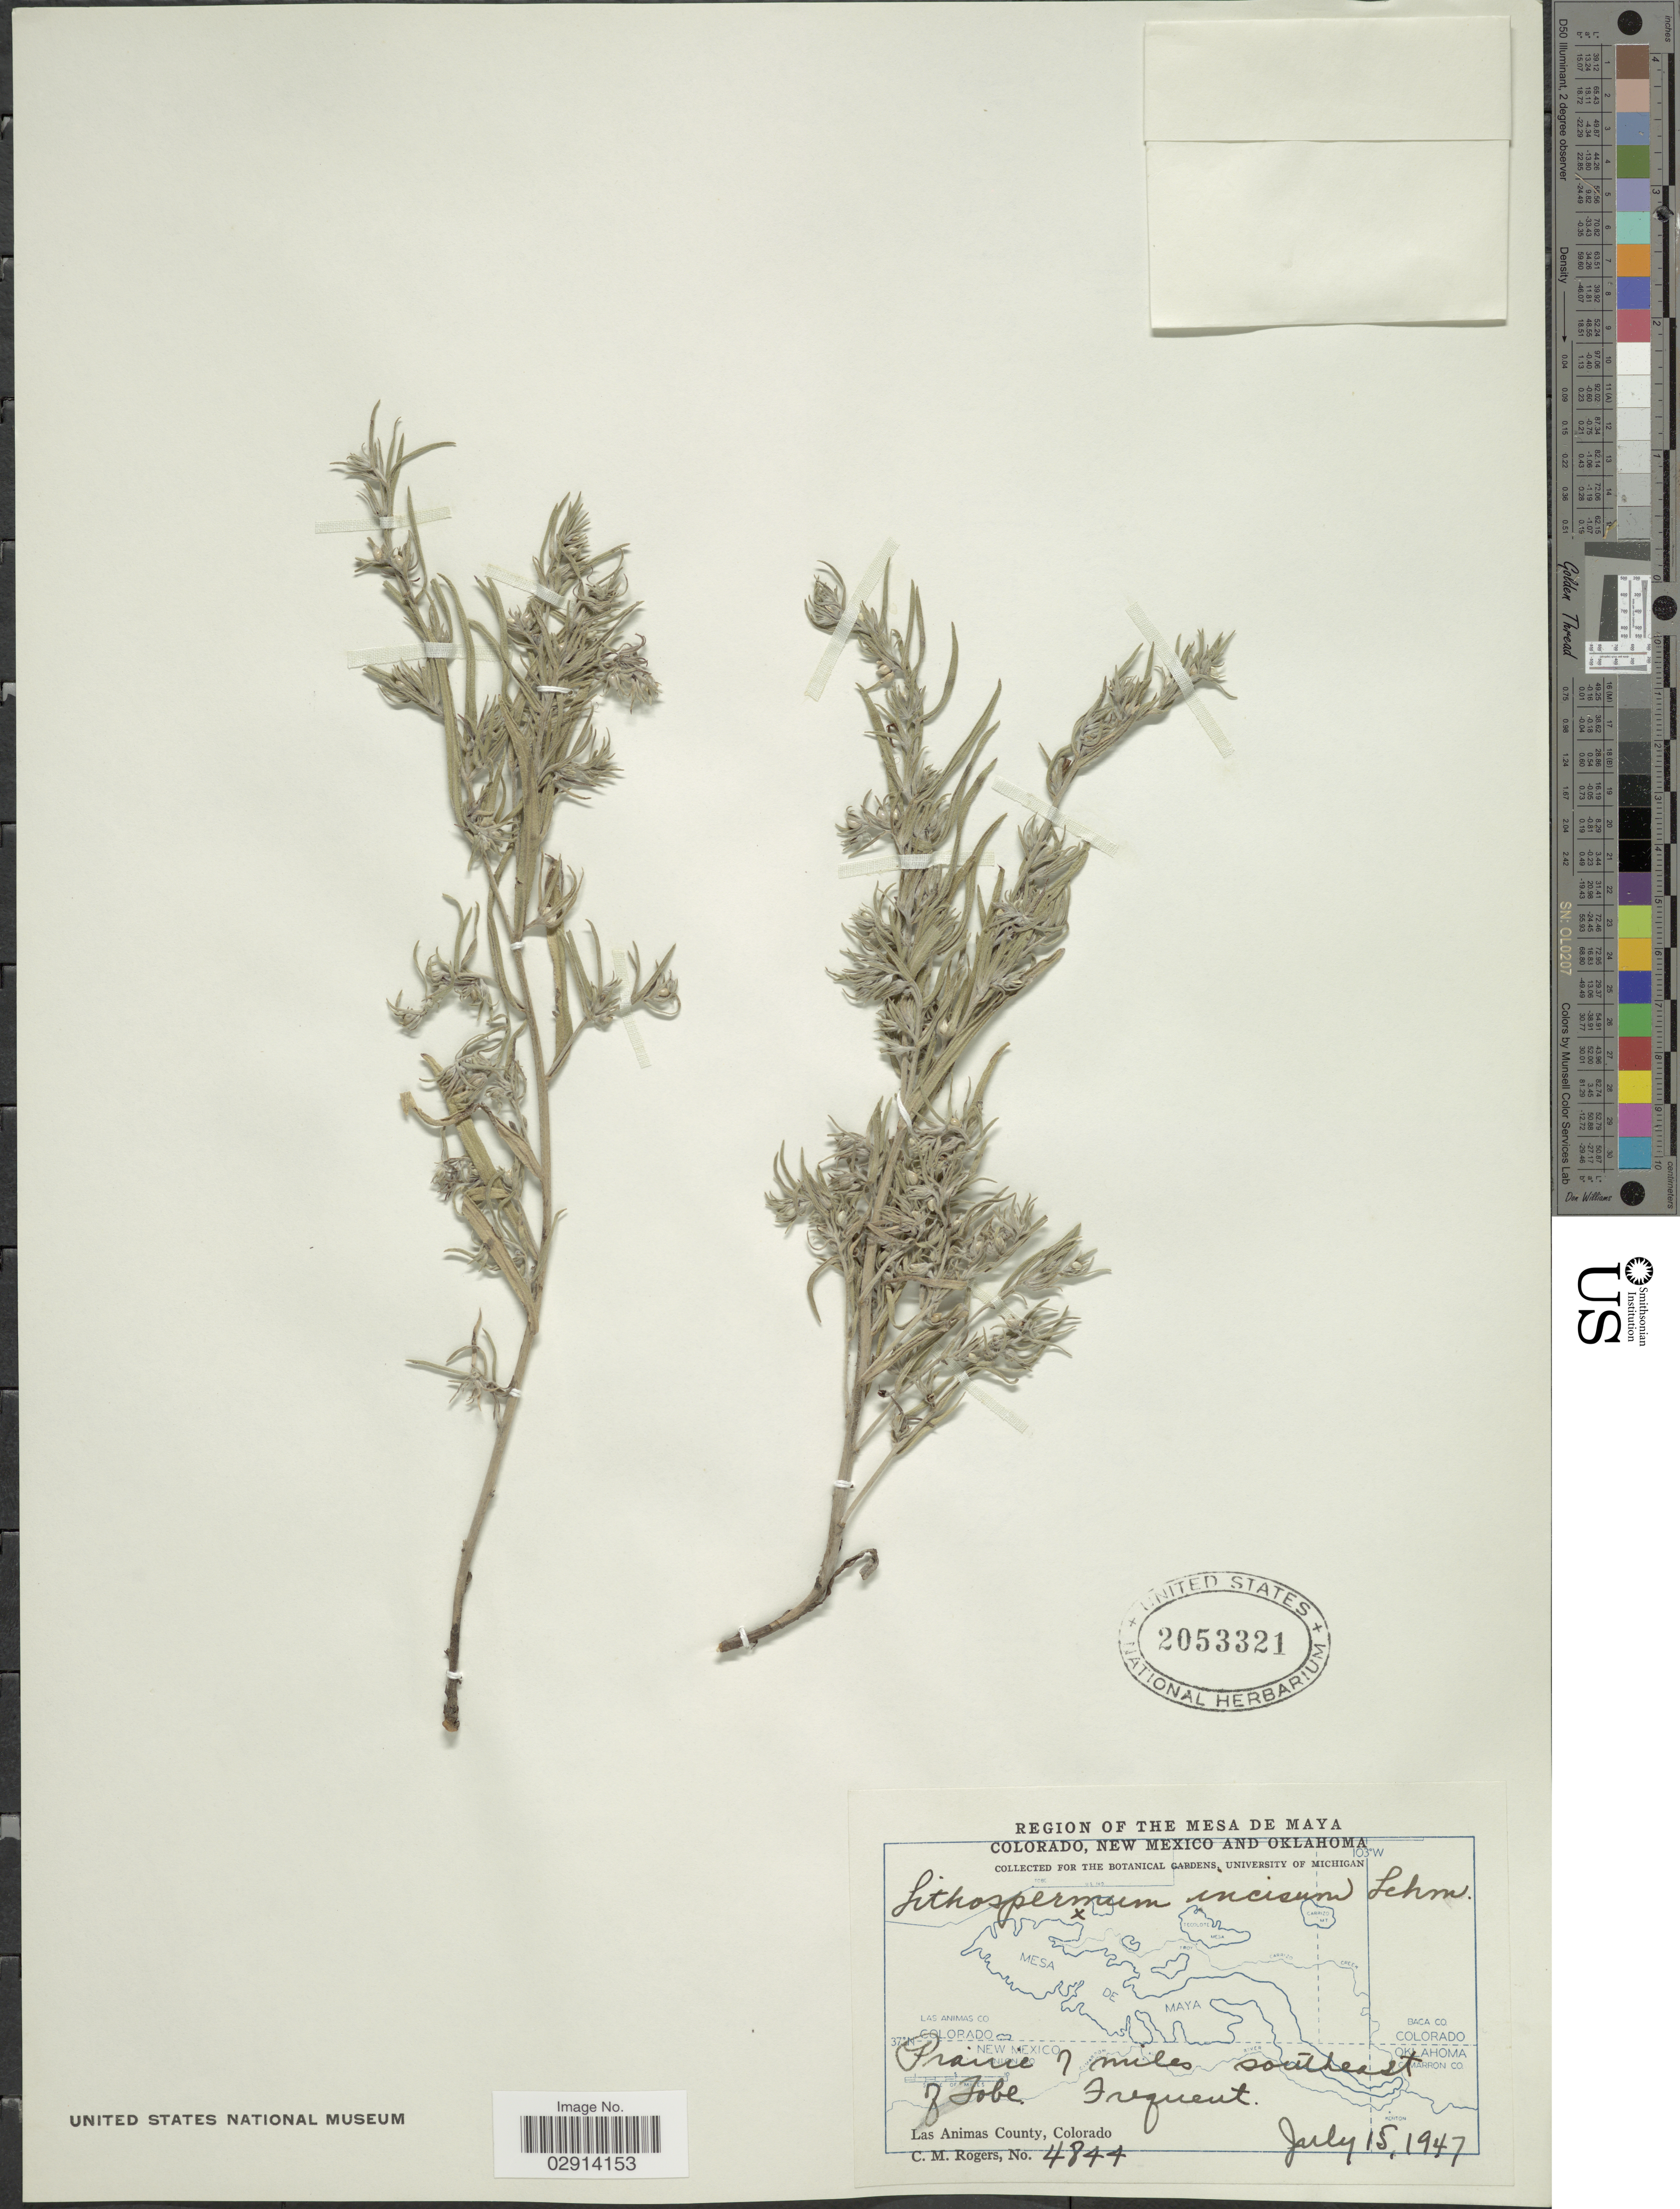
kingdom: Plantae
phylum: Tracheophyta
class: Magnoliopsida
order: Boraginales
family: Boraginaceae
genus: Lithospermum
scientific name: Lithospermum incisum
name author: Lehm.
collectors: C. M. Rogers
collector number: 4844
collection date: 1947-07-15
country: United States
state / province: Colorado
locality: Region of the Mesa de Maya. Prairie 7 miles southeast of Tobe. Las Animas County.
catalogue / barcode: US 2053321